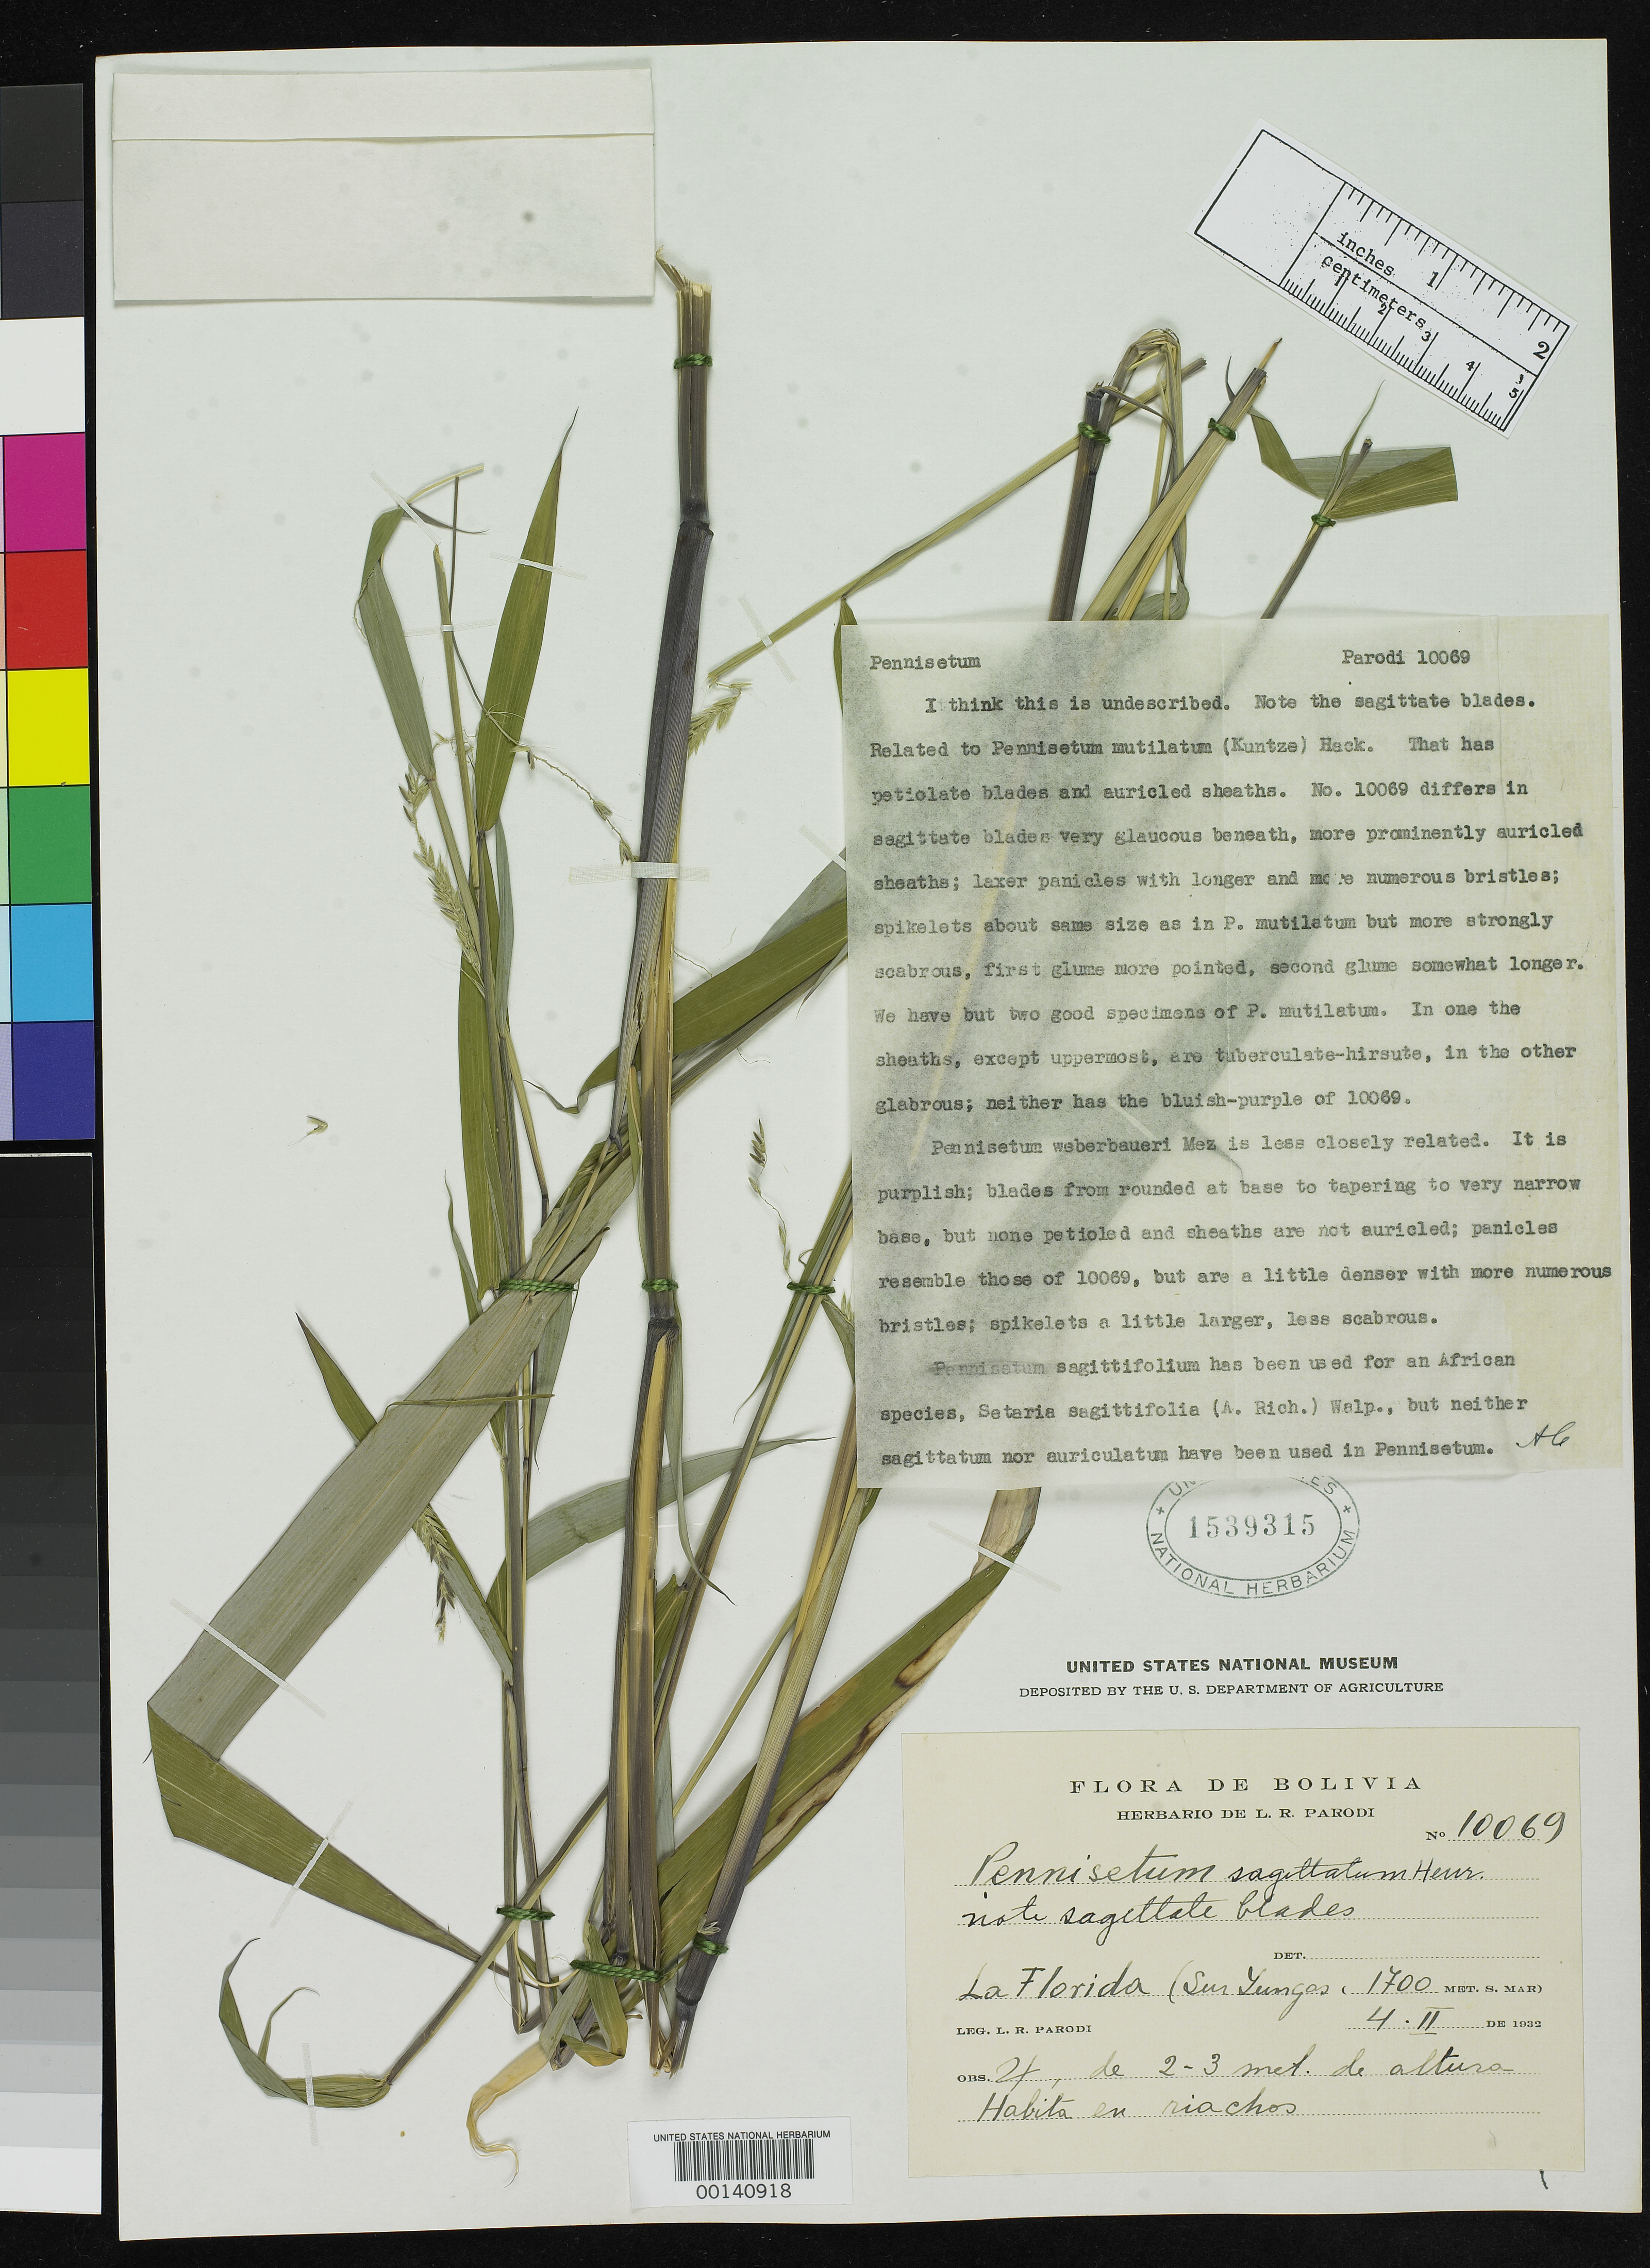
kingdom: Plantae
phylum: Tracheophyta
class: Liliopsida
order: Poales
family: Poaceae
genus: Pennisetum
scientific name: Pennisetum sagittatum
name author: Henr.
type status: Isotype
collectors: L. R. Parodi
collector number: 10069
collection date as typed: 04 Feb 1932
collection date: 1932-02-04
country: Bolivia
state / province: La Paz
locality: La Florida (Sur Yungas).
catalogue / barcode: US 1539315